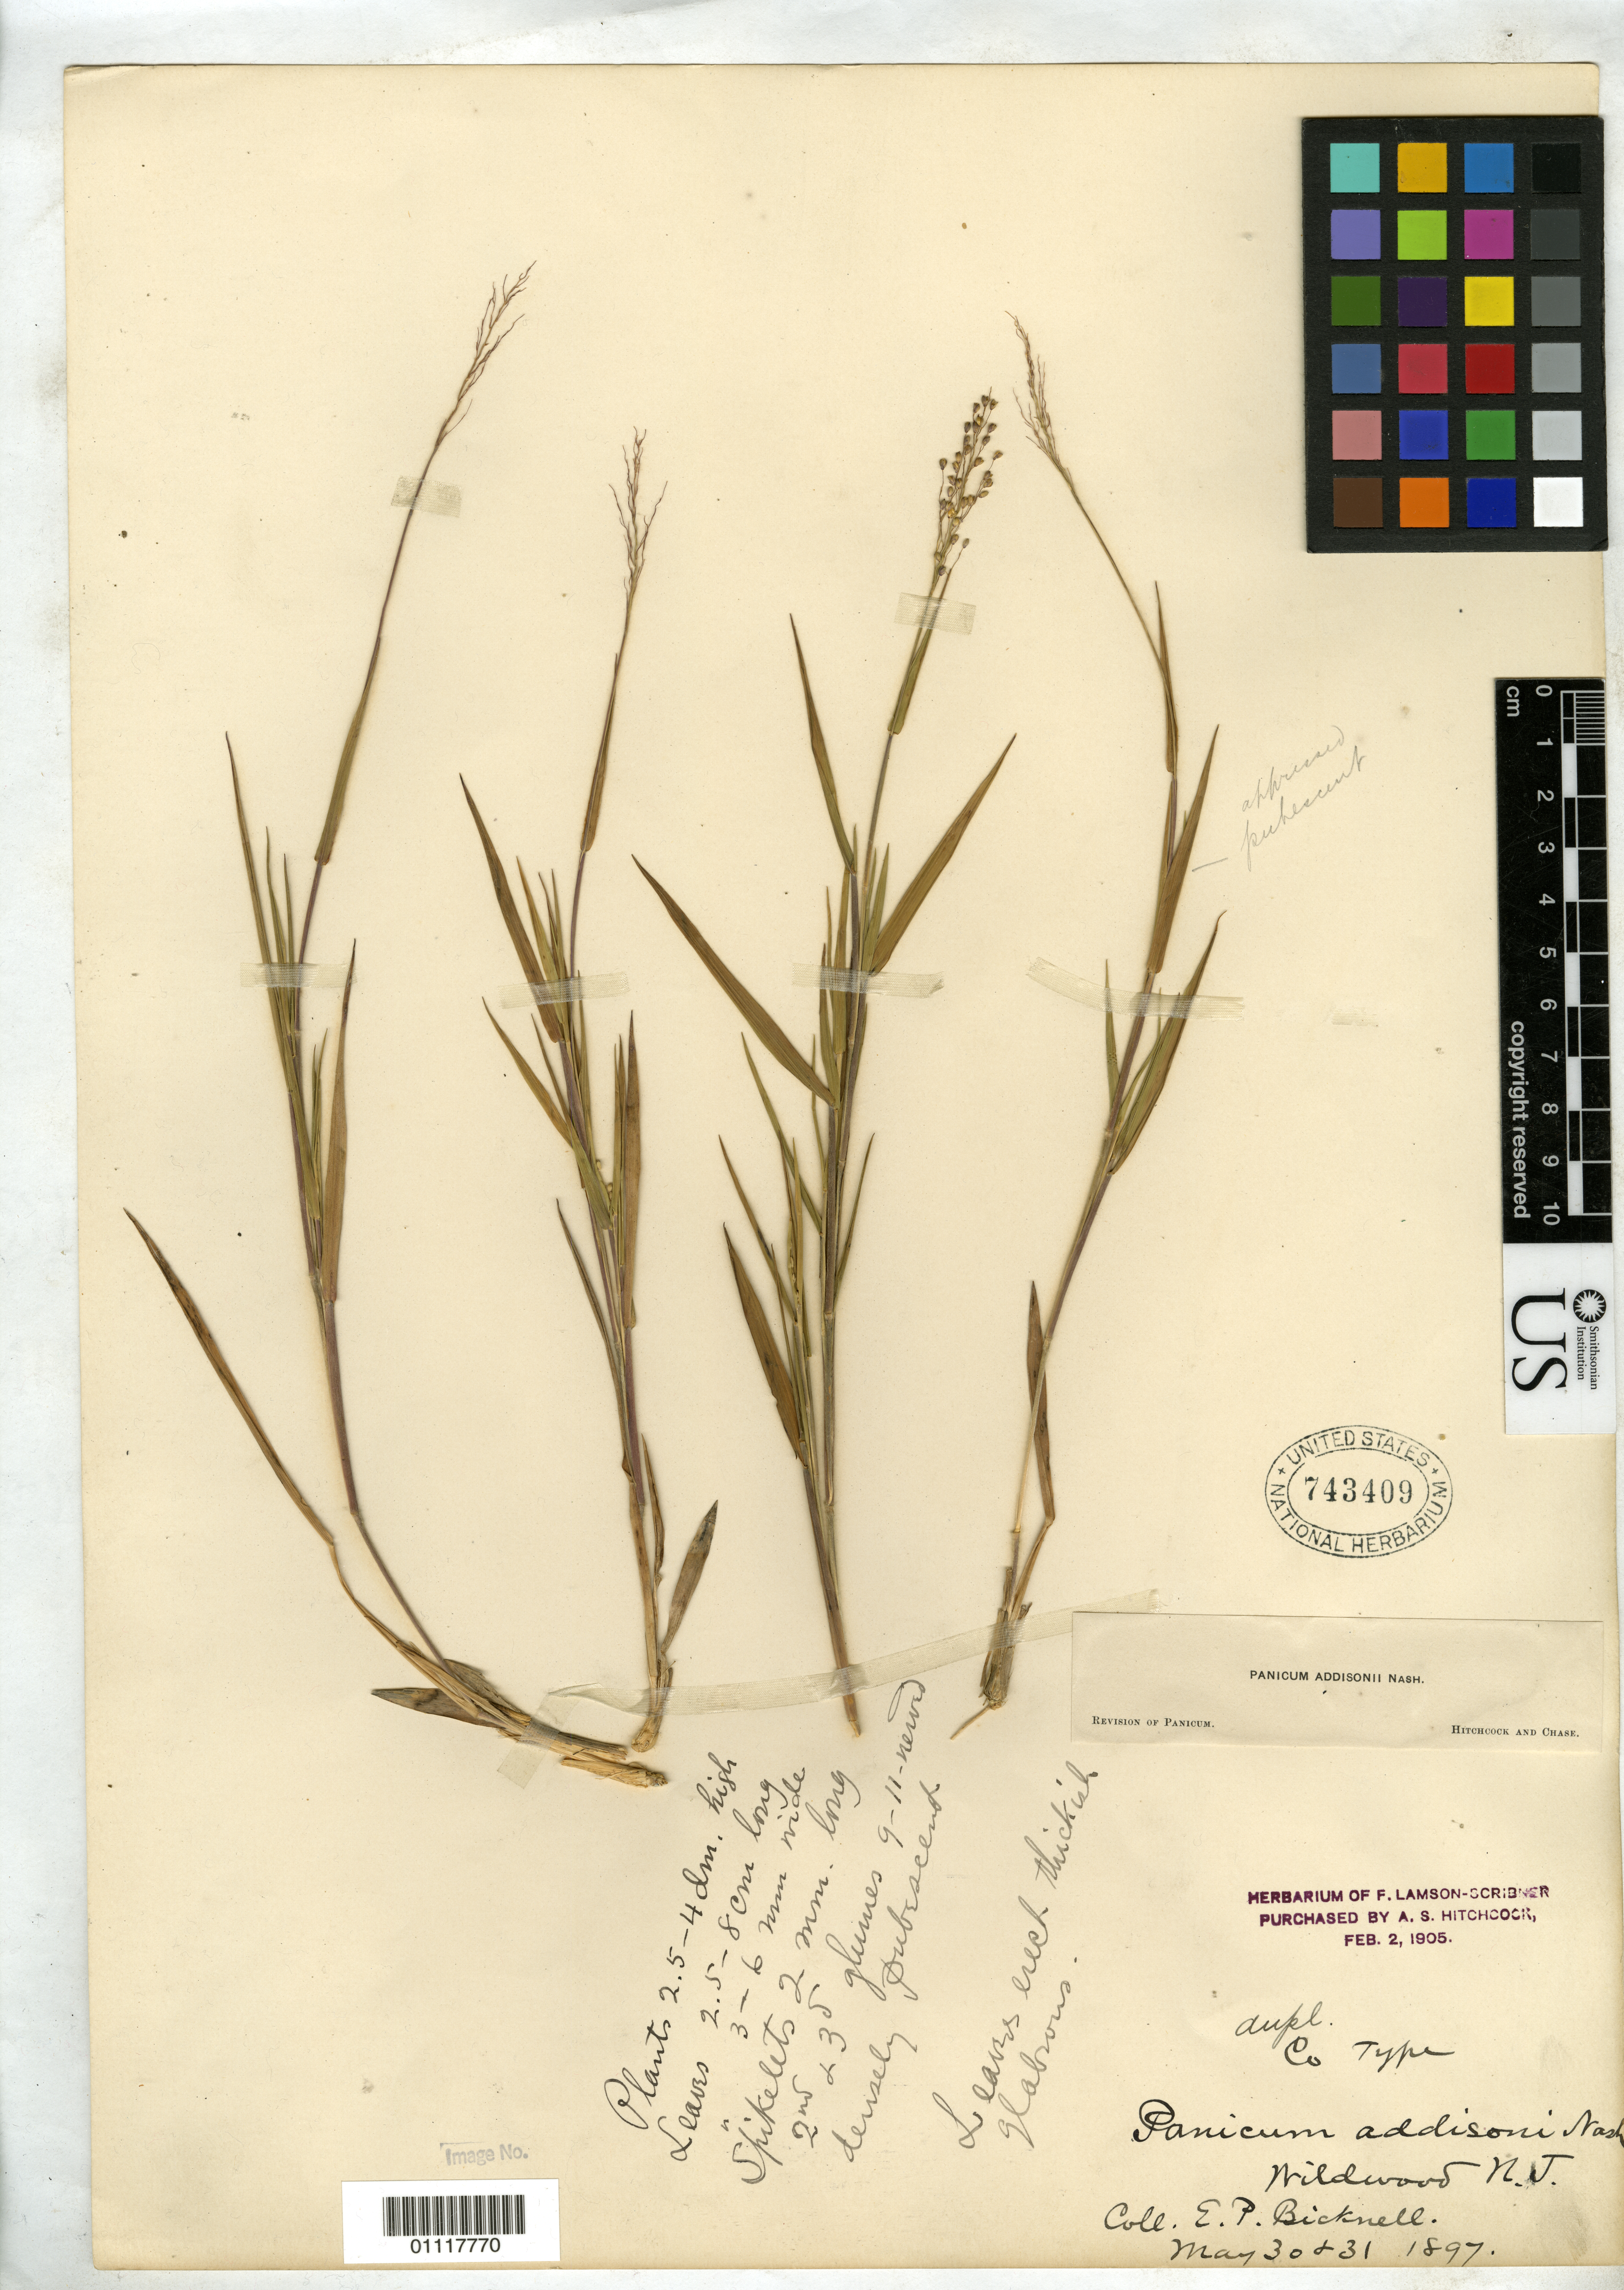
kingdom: Plantae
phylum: Tracheophyta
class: Liliopsida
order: Poales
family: Poaceae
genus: Panicum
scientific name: Panicum addisonii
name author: Nash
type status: Isotype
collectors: E. P. Bicknell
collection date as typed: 30 May 1897 and 31 May 1897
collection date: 1897-05-30,1897-05-31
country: United States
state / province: New Jersey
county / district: Cape May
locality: Wildwood.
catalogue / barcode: US 743409